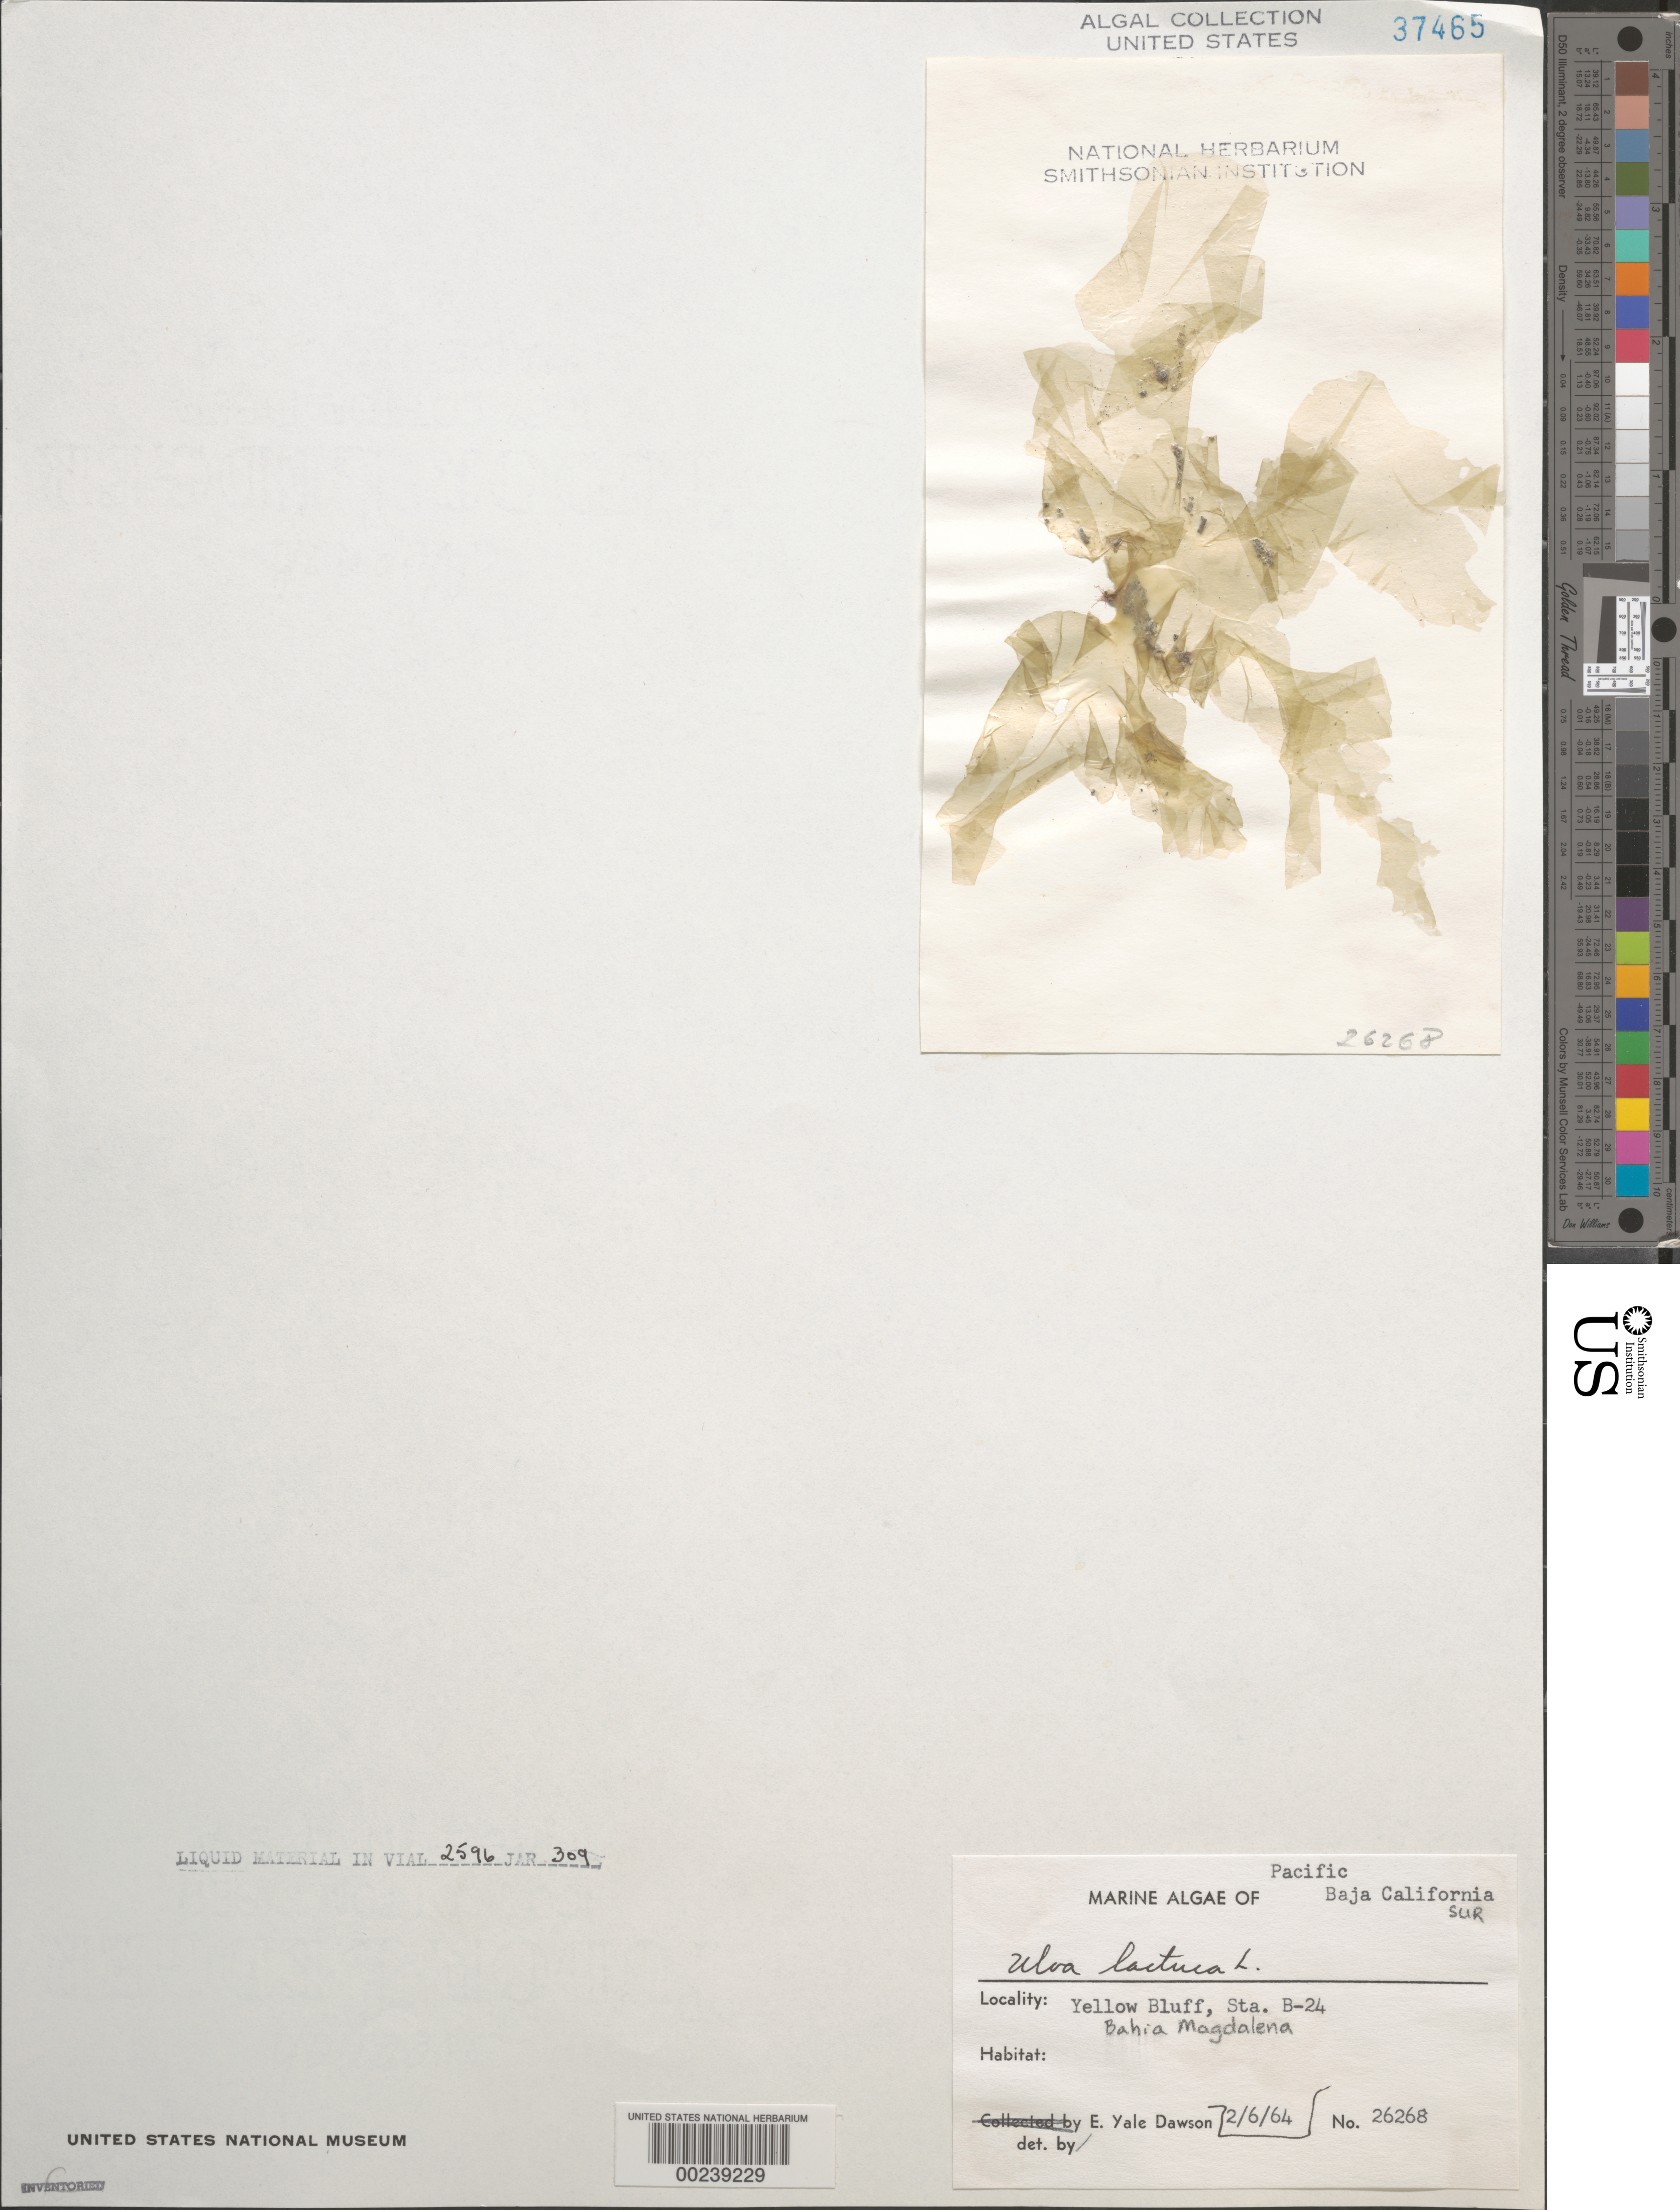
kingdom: Plantae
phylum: Chlorophyta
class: Ulvophyceae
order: Ulvales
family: Ulvaceae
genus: Ulva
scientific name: Ulva lactuca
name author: L.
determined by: Dawson, E. Y.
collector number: EYD 26268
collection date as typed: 06 Feb 1964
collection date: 1964-02-06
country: Mexico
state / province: Baja California Sur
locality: Yellow Bluff, Bahia Magdalena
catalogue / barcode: US 37465